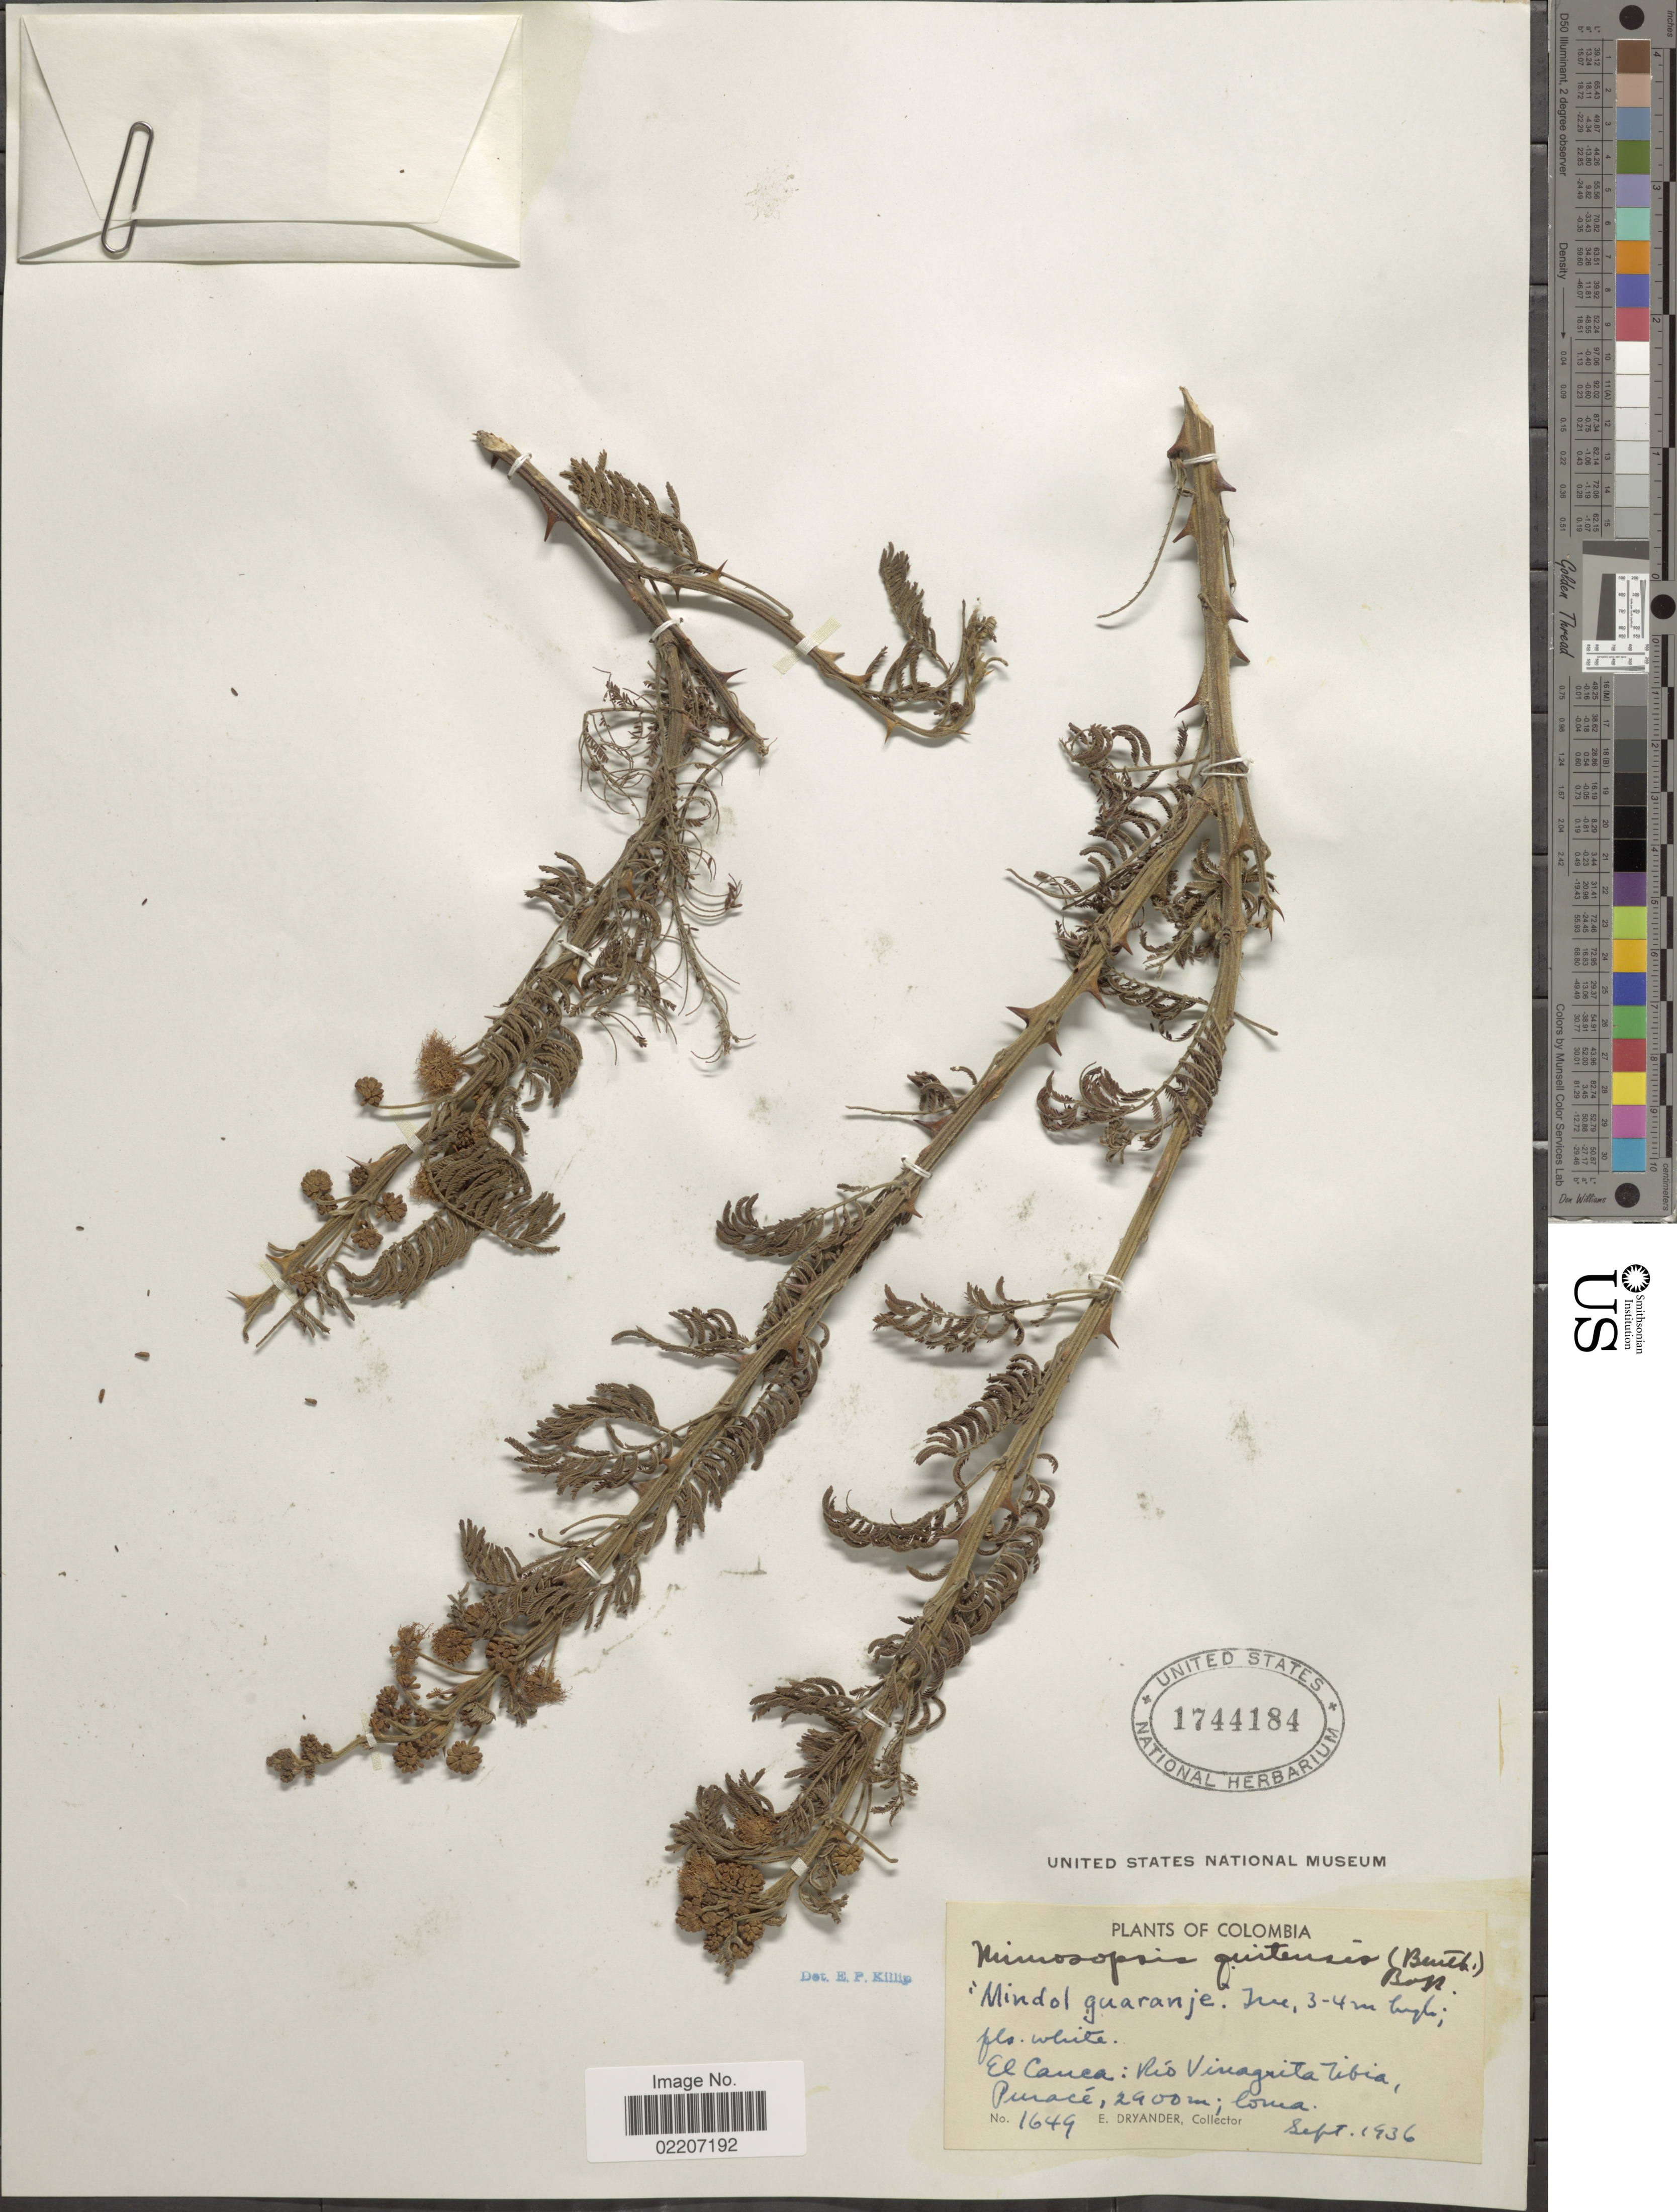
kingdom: Plantae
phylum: Tracheophyta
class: Magnoliopsida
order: Fabales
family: Fabaceae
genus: Mimosa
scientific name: Mimosa quitensis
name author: Benth.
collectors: E. Dryander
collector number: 1649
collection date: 1936-09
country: Colombia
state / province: Cauca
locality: El Cauca: Rio Vinagrita Tibia Purace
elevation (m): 2900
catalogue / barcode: US 1744184